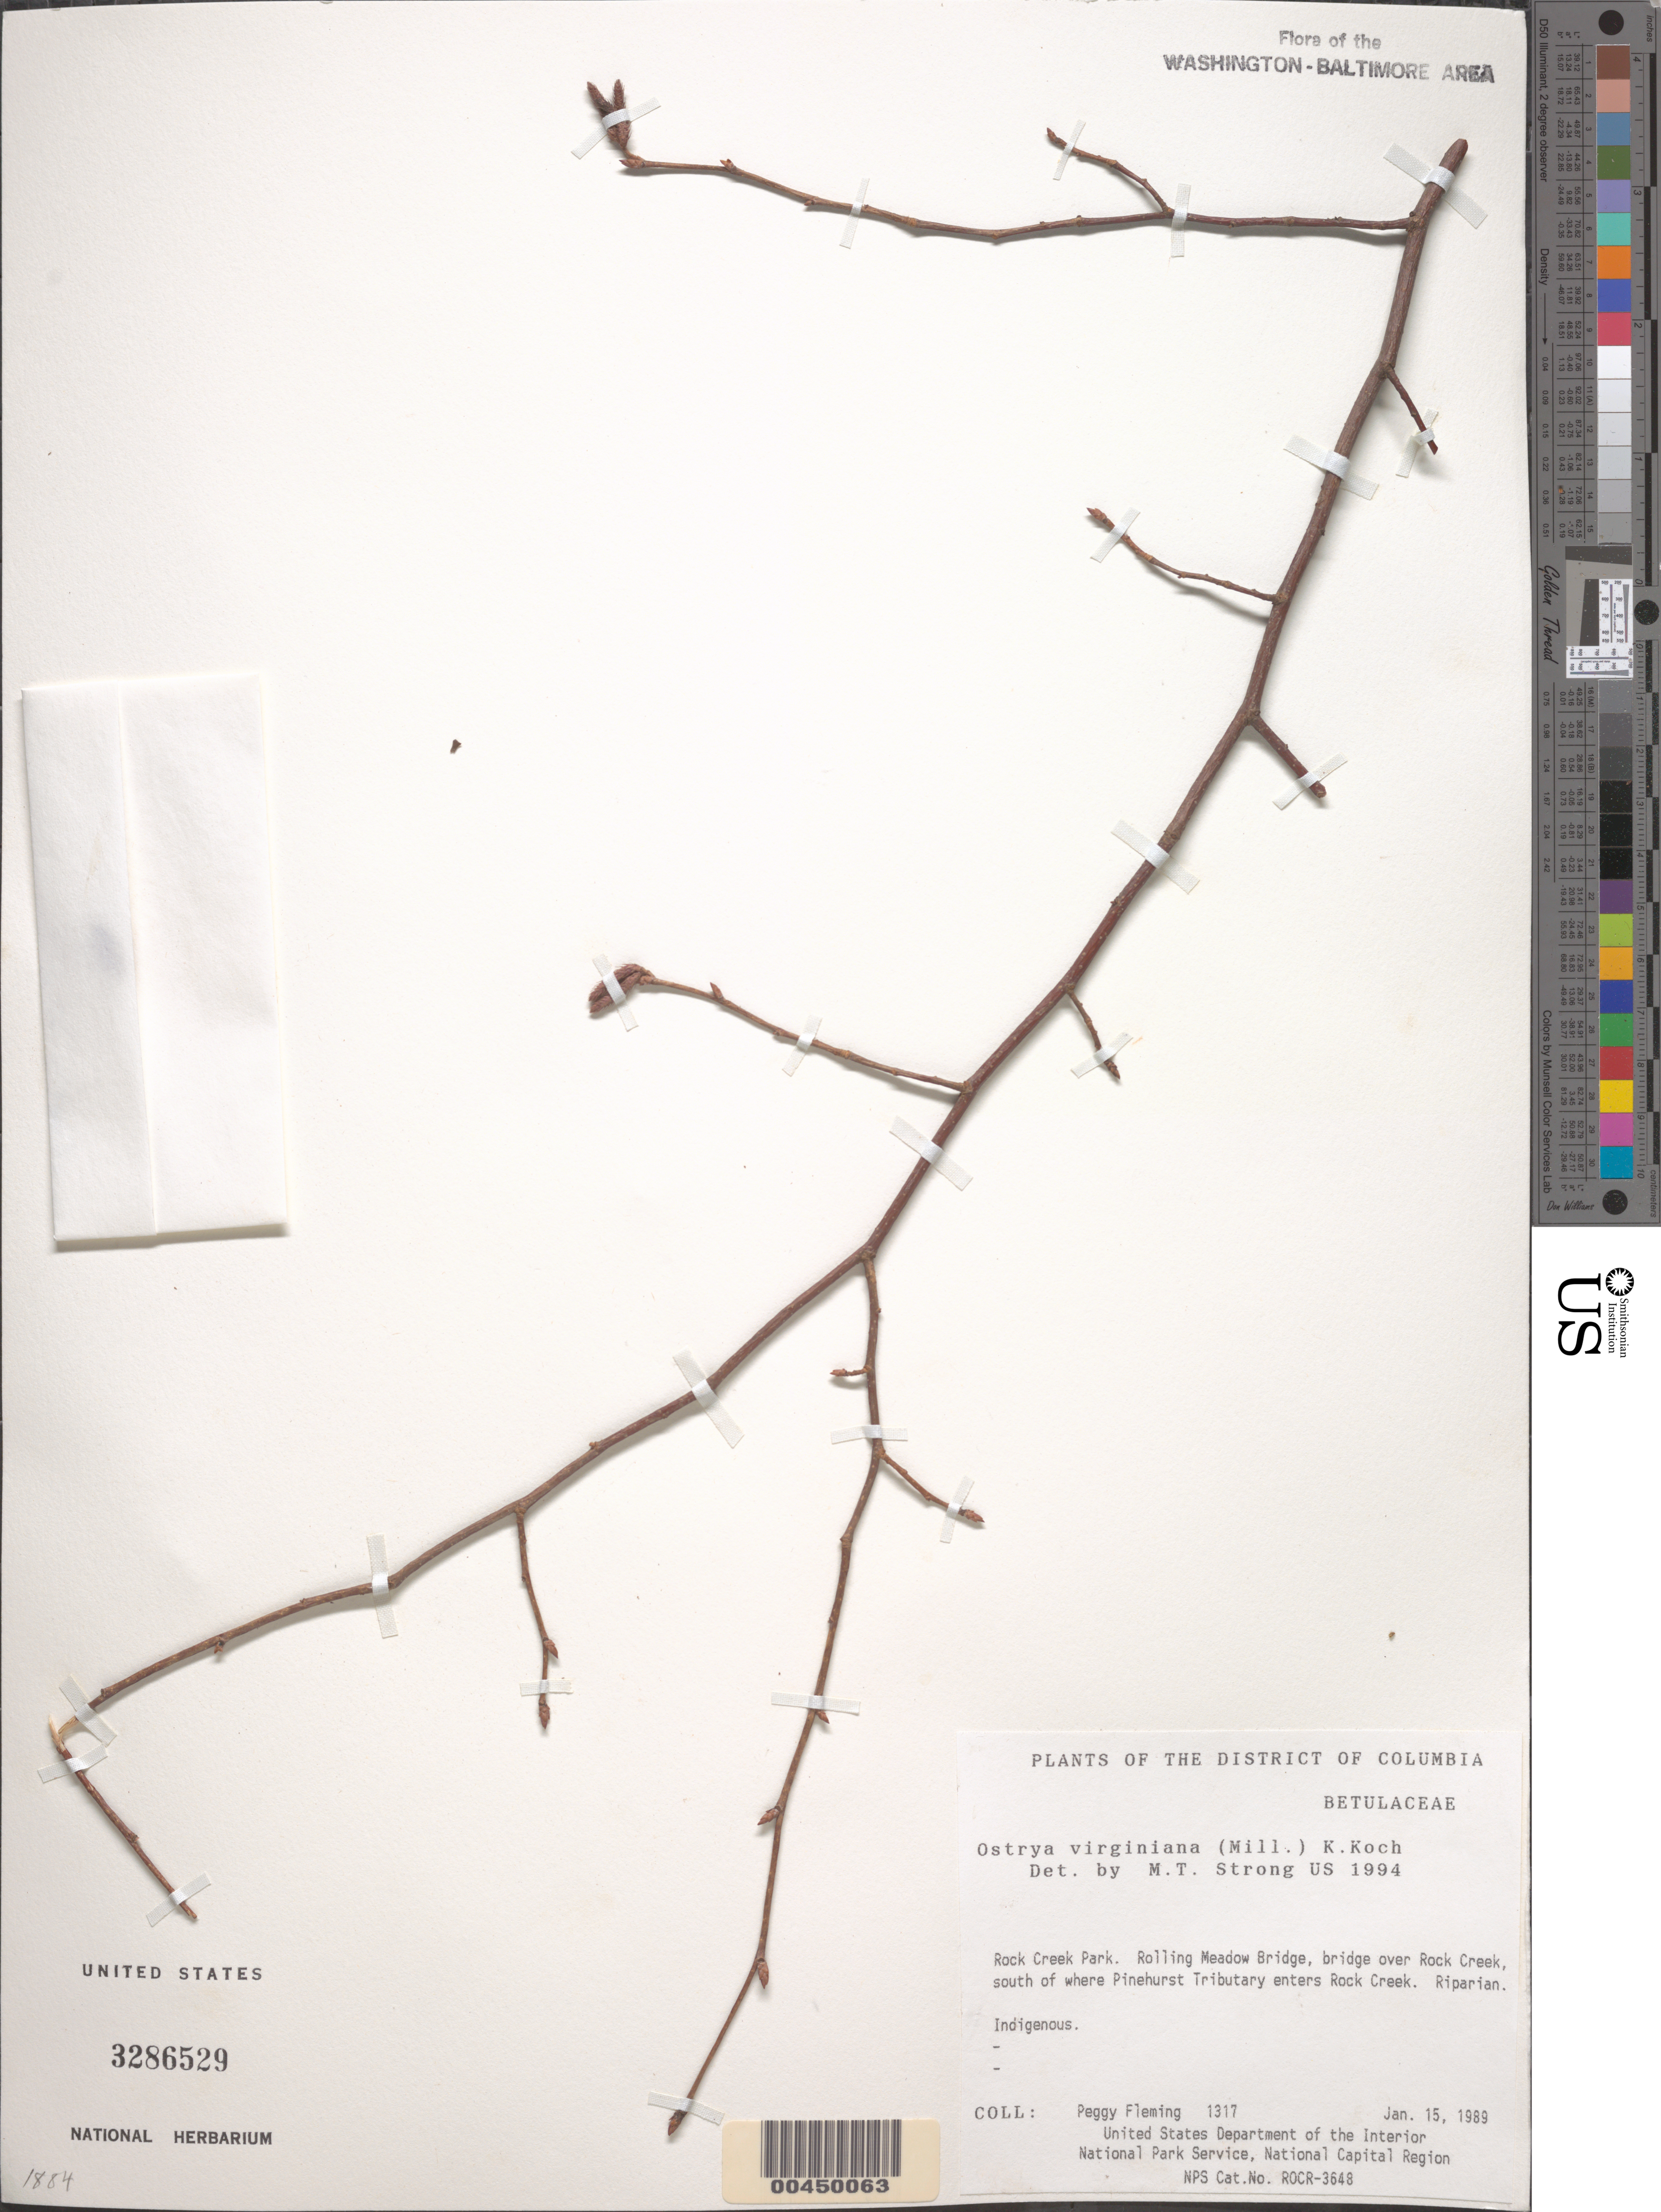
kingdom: Plantae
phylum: Tracheophyta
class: Magnoliopsida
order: Fagales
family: Betulaceae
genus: Ostrya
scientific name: Ostrya virginiana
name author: (Mill.) K. Koch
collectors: P. Fleming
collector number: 1317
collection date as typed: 15 Jan 1989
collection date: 1989-01-15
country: United States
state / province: District of Columbia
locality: Rock Creek Park, Rolling Meadow Bridge, bridge over Rock Creek, S where Pinehurst Tributary enters Rock Creek Rock Creek Park & vicinity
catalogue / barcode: US 3286529